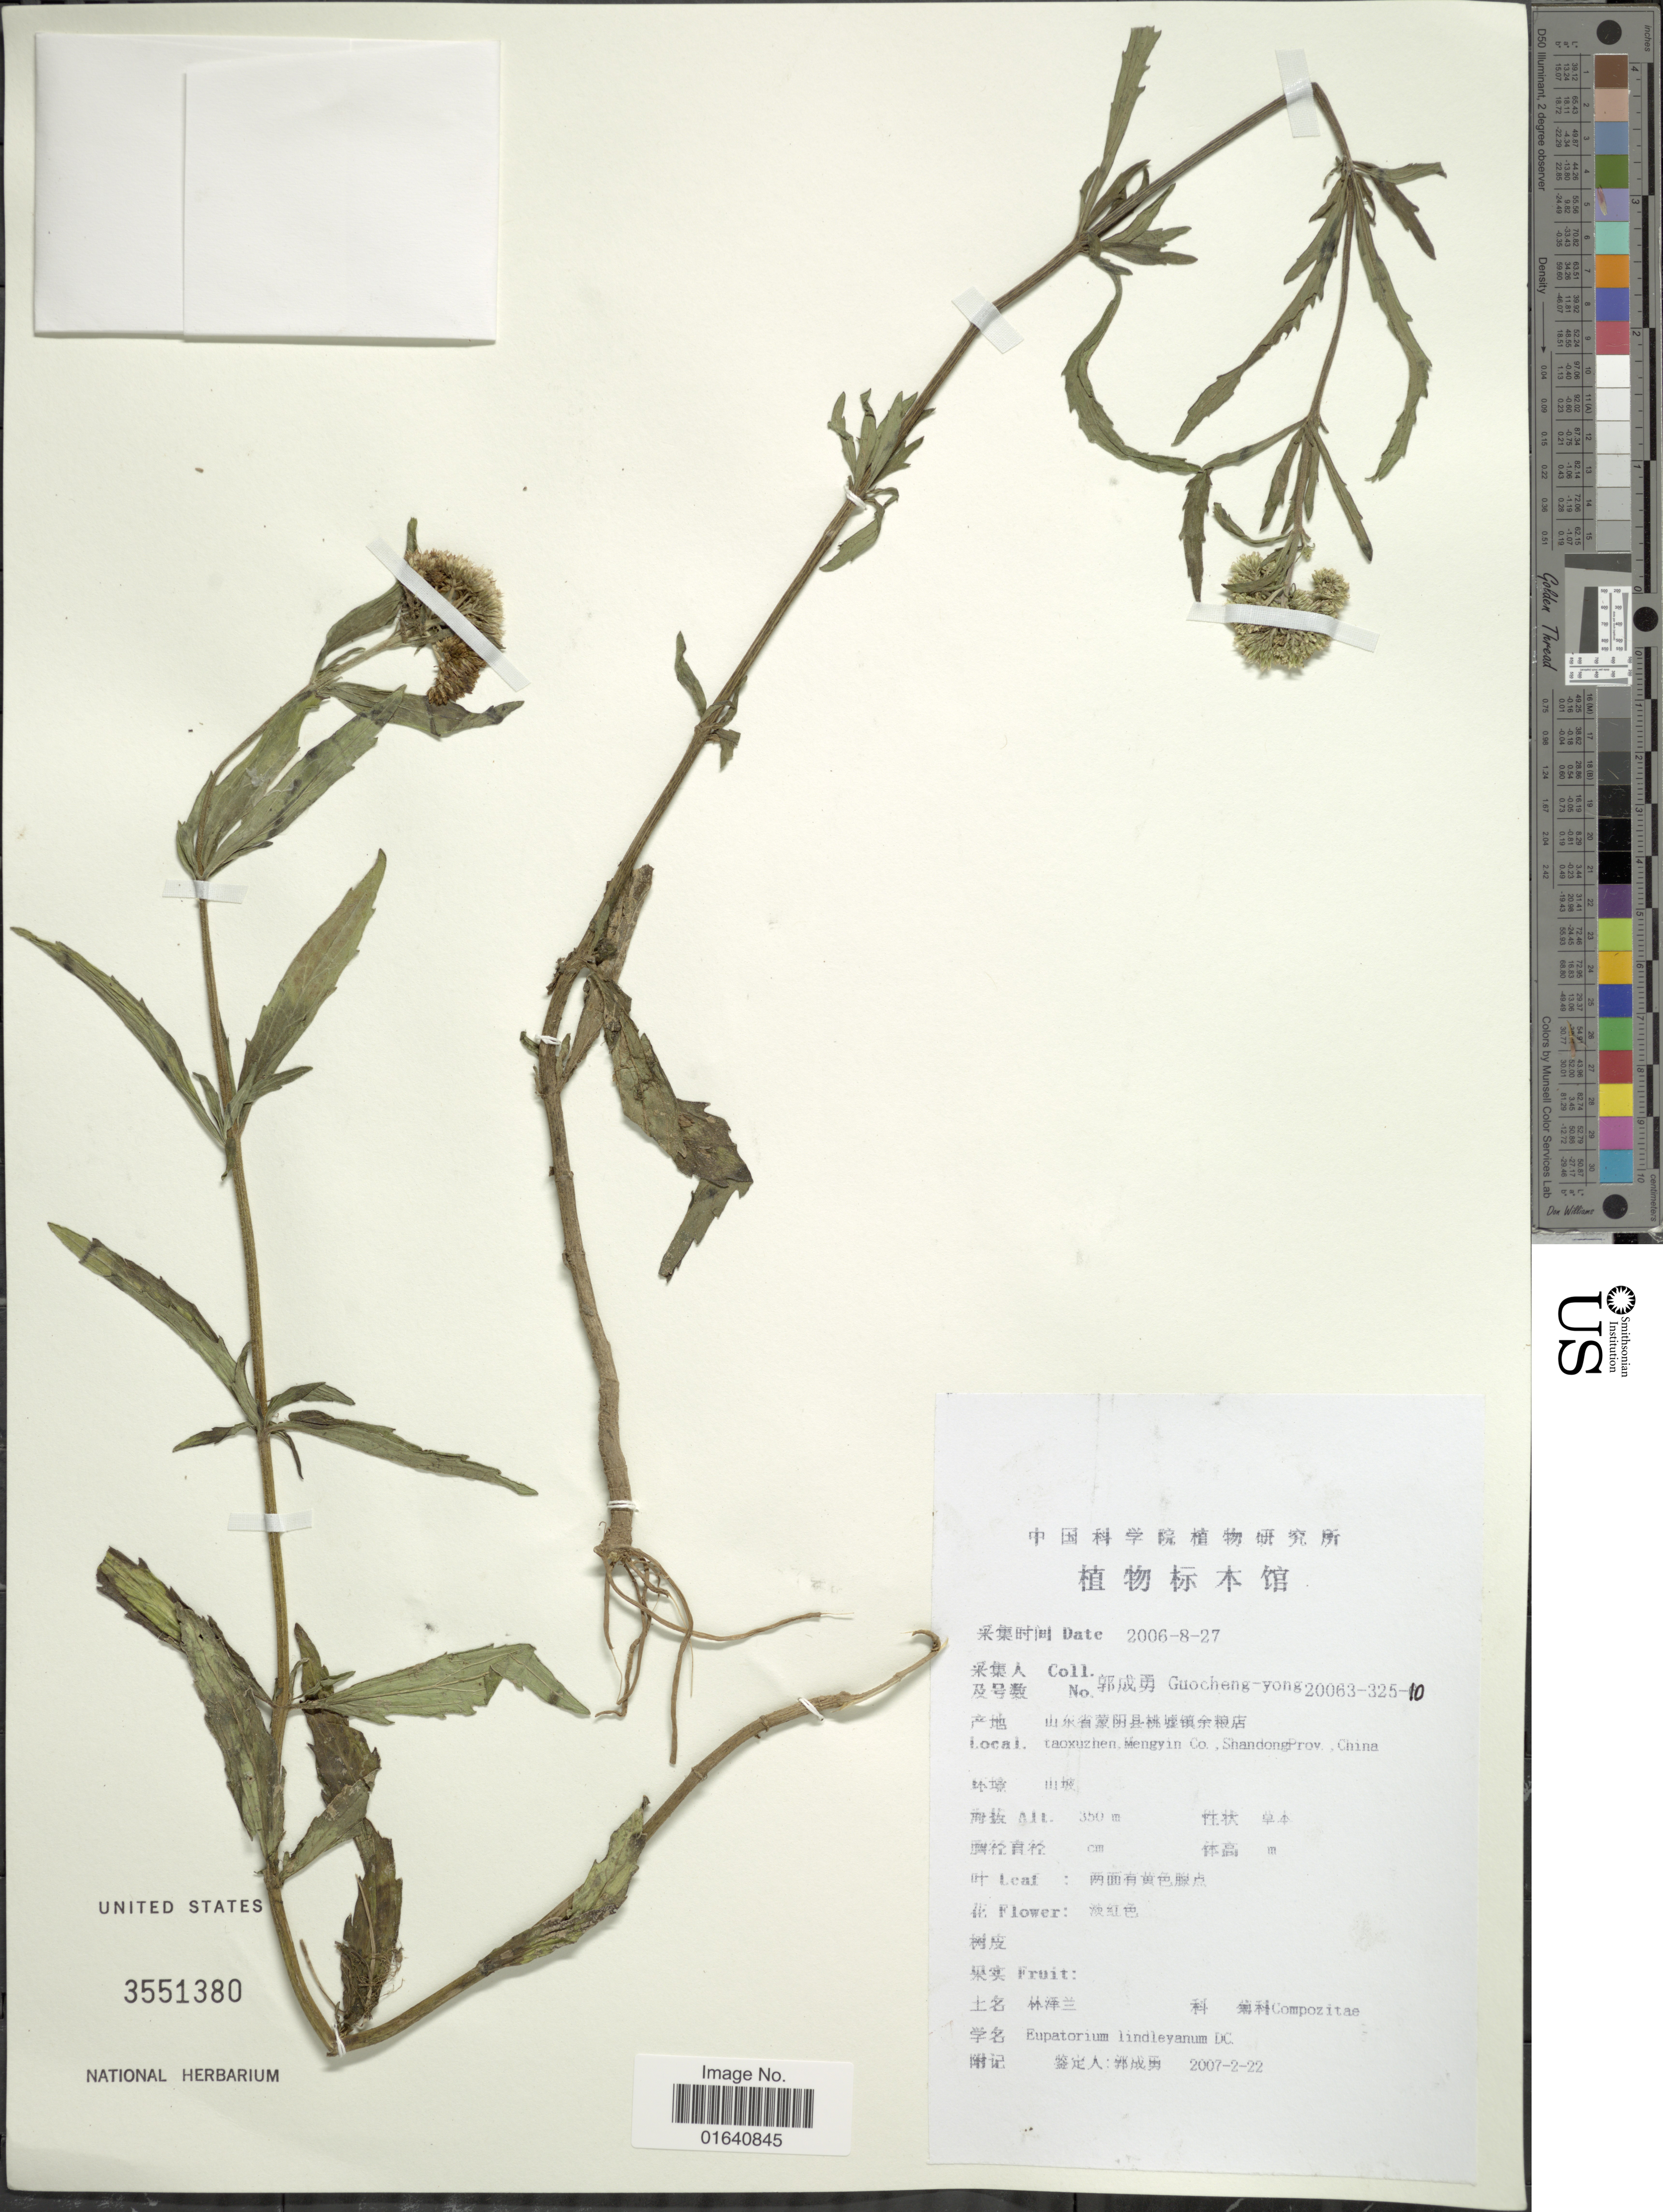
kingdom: Plantae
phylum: Tracheophyta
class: Magnoliopsida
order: Asterales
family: Asteraceae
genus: Eupatorium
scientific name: Eupatorium lindleyanum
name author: DC.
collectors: Goucheng-yong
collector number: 20063-325-10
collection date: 2006-08-27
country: China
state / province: Shandong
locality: Taoxuzhen, Mengyin Co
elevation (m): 350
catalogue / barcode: US 3551380